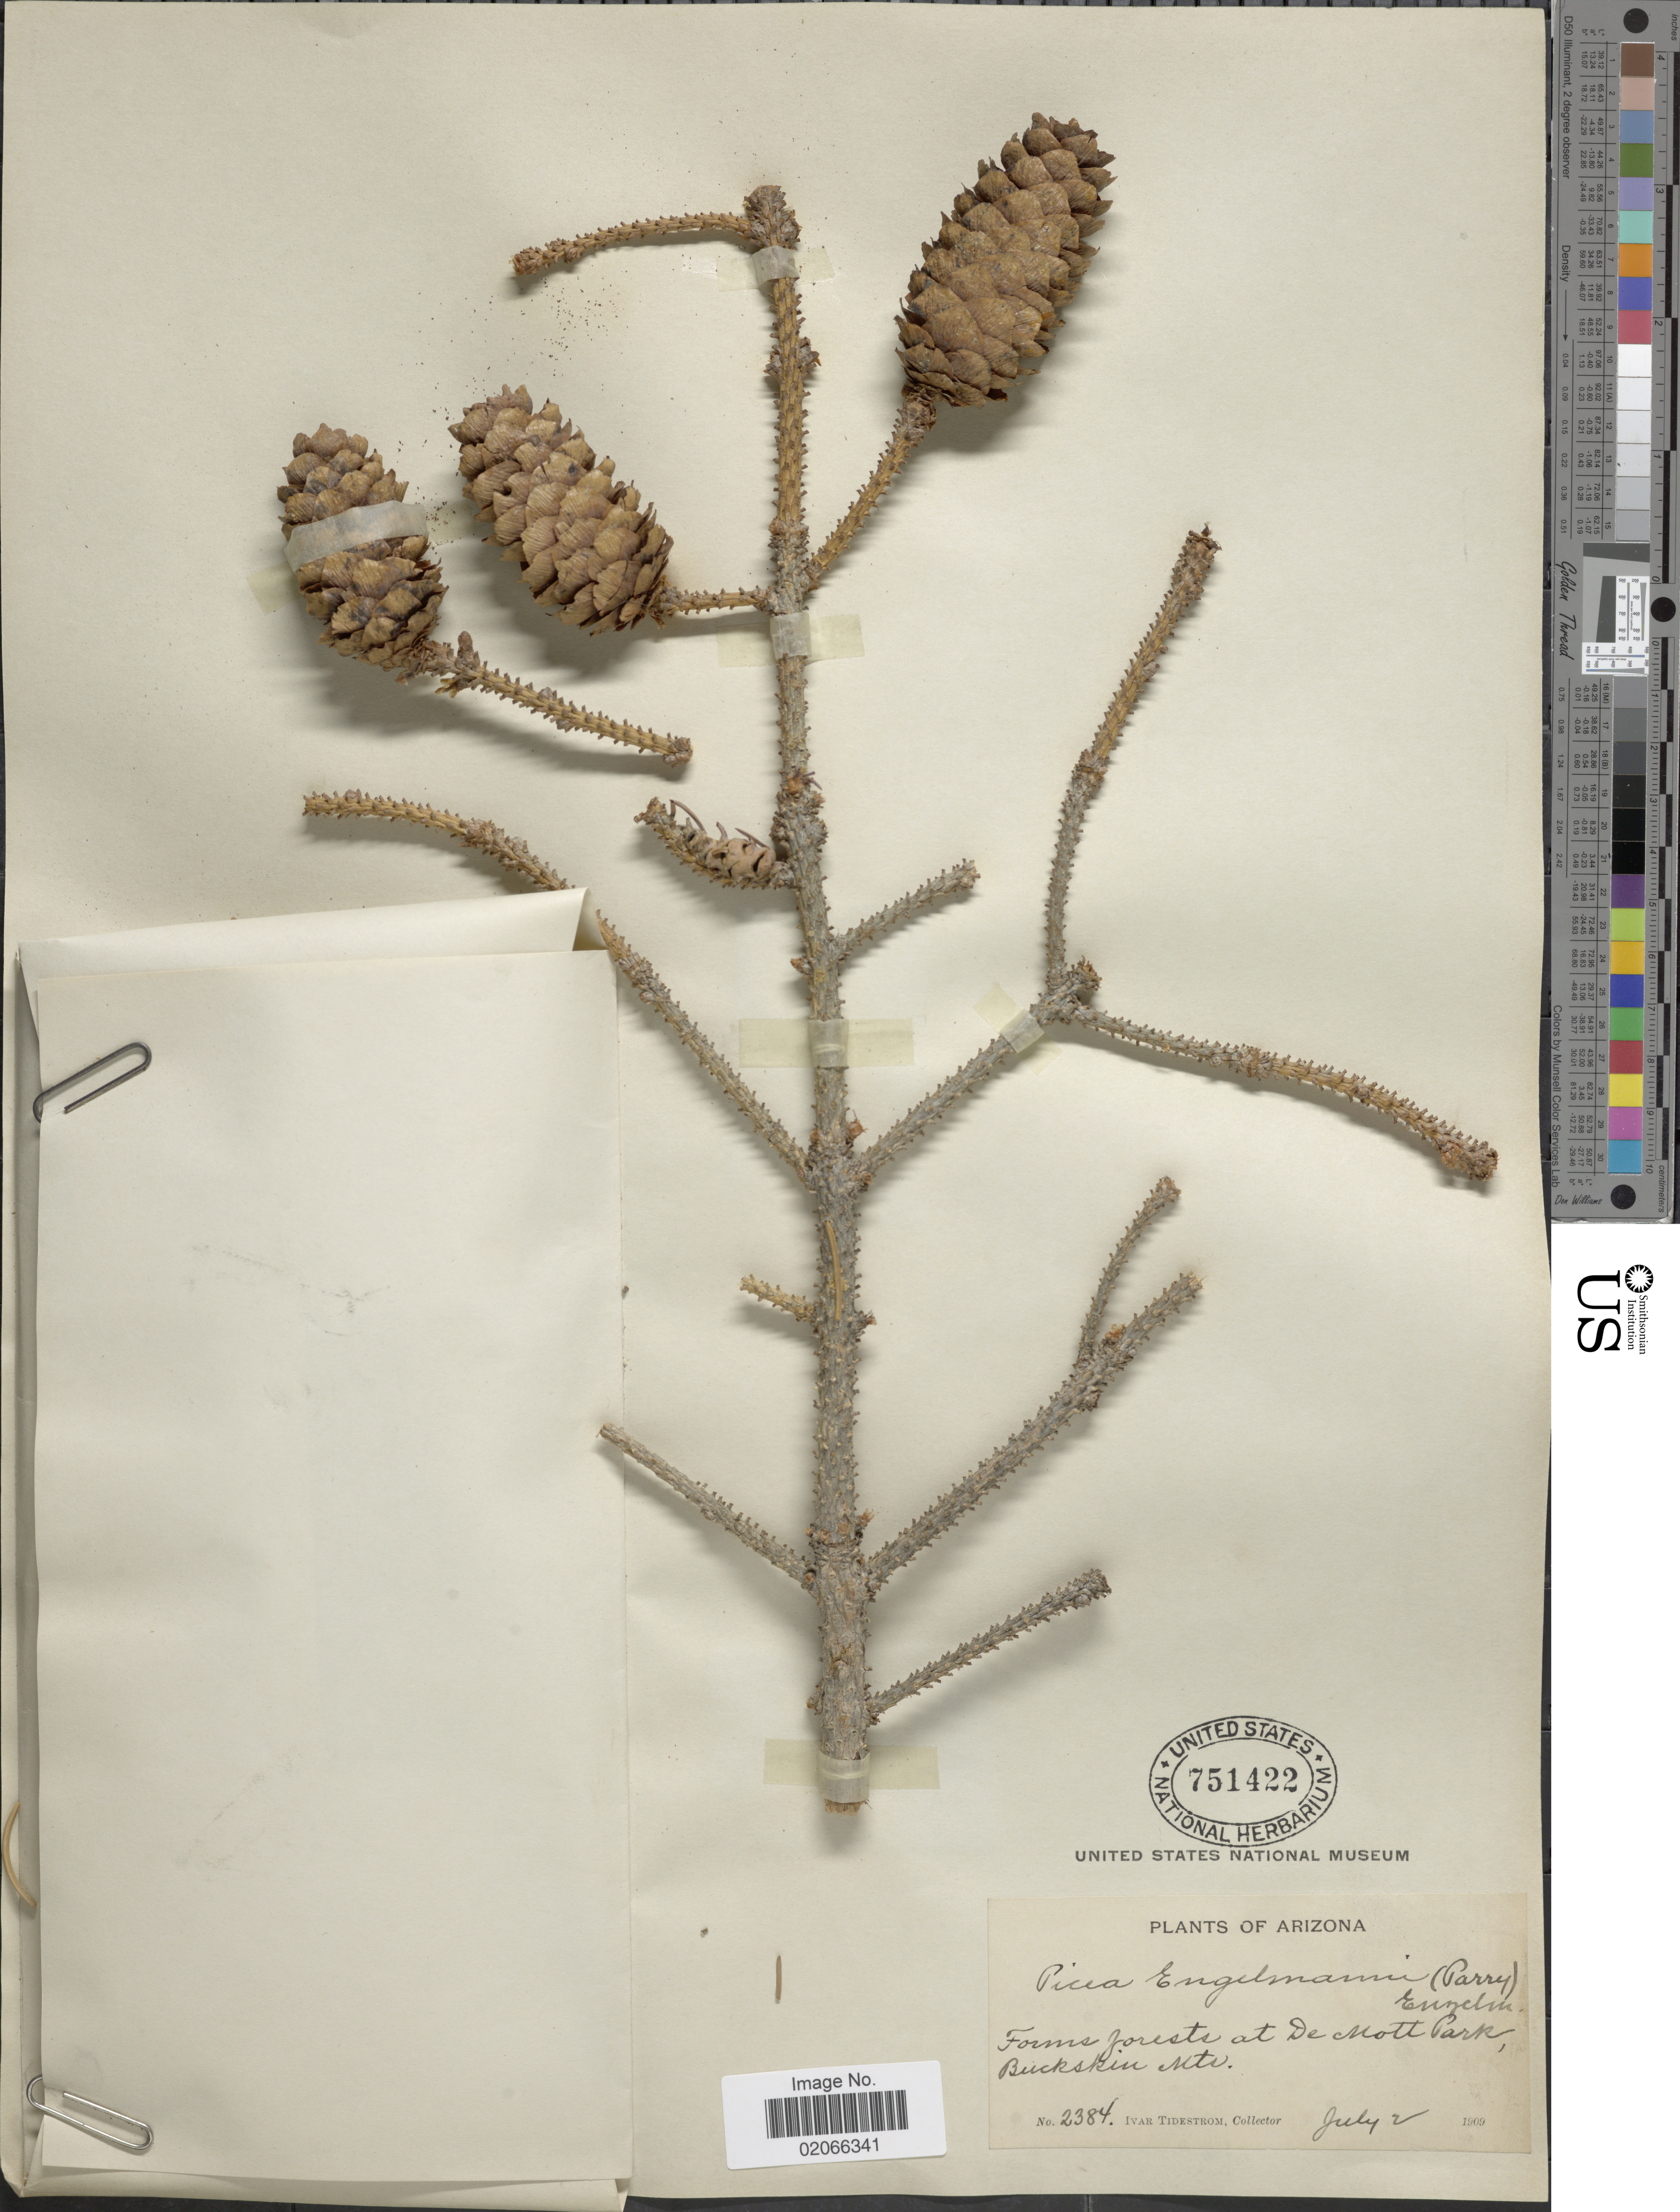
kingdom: Plantae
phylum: Tracheophyta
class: Pinopsida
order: Pinales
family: Pinaceae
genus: Picea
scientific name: Picea engelmannii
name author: Parry ex Engelm.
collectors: I. F. Tidestrom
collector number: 2384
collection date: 1909-07-02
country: United States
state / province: Arizona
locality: De Mott Park, Bucksin Mts.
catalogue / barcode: US 751422